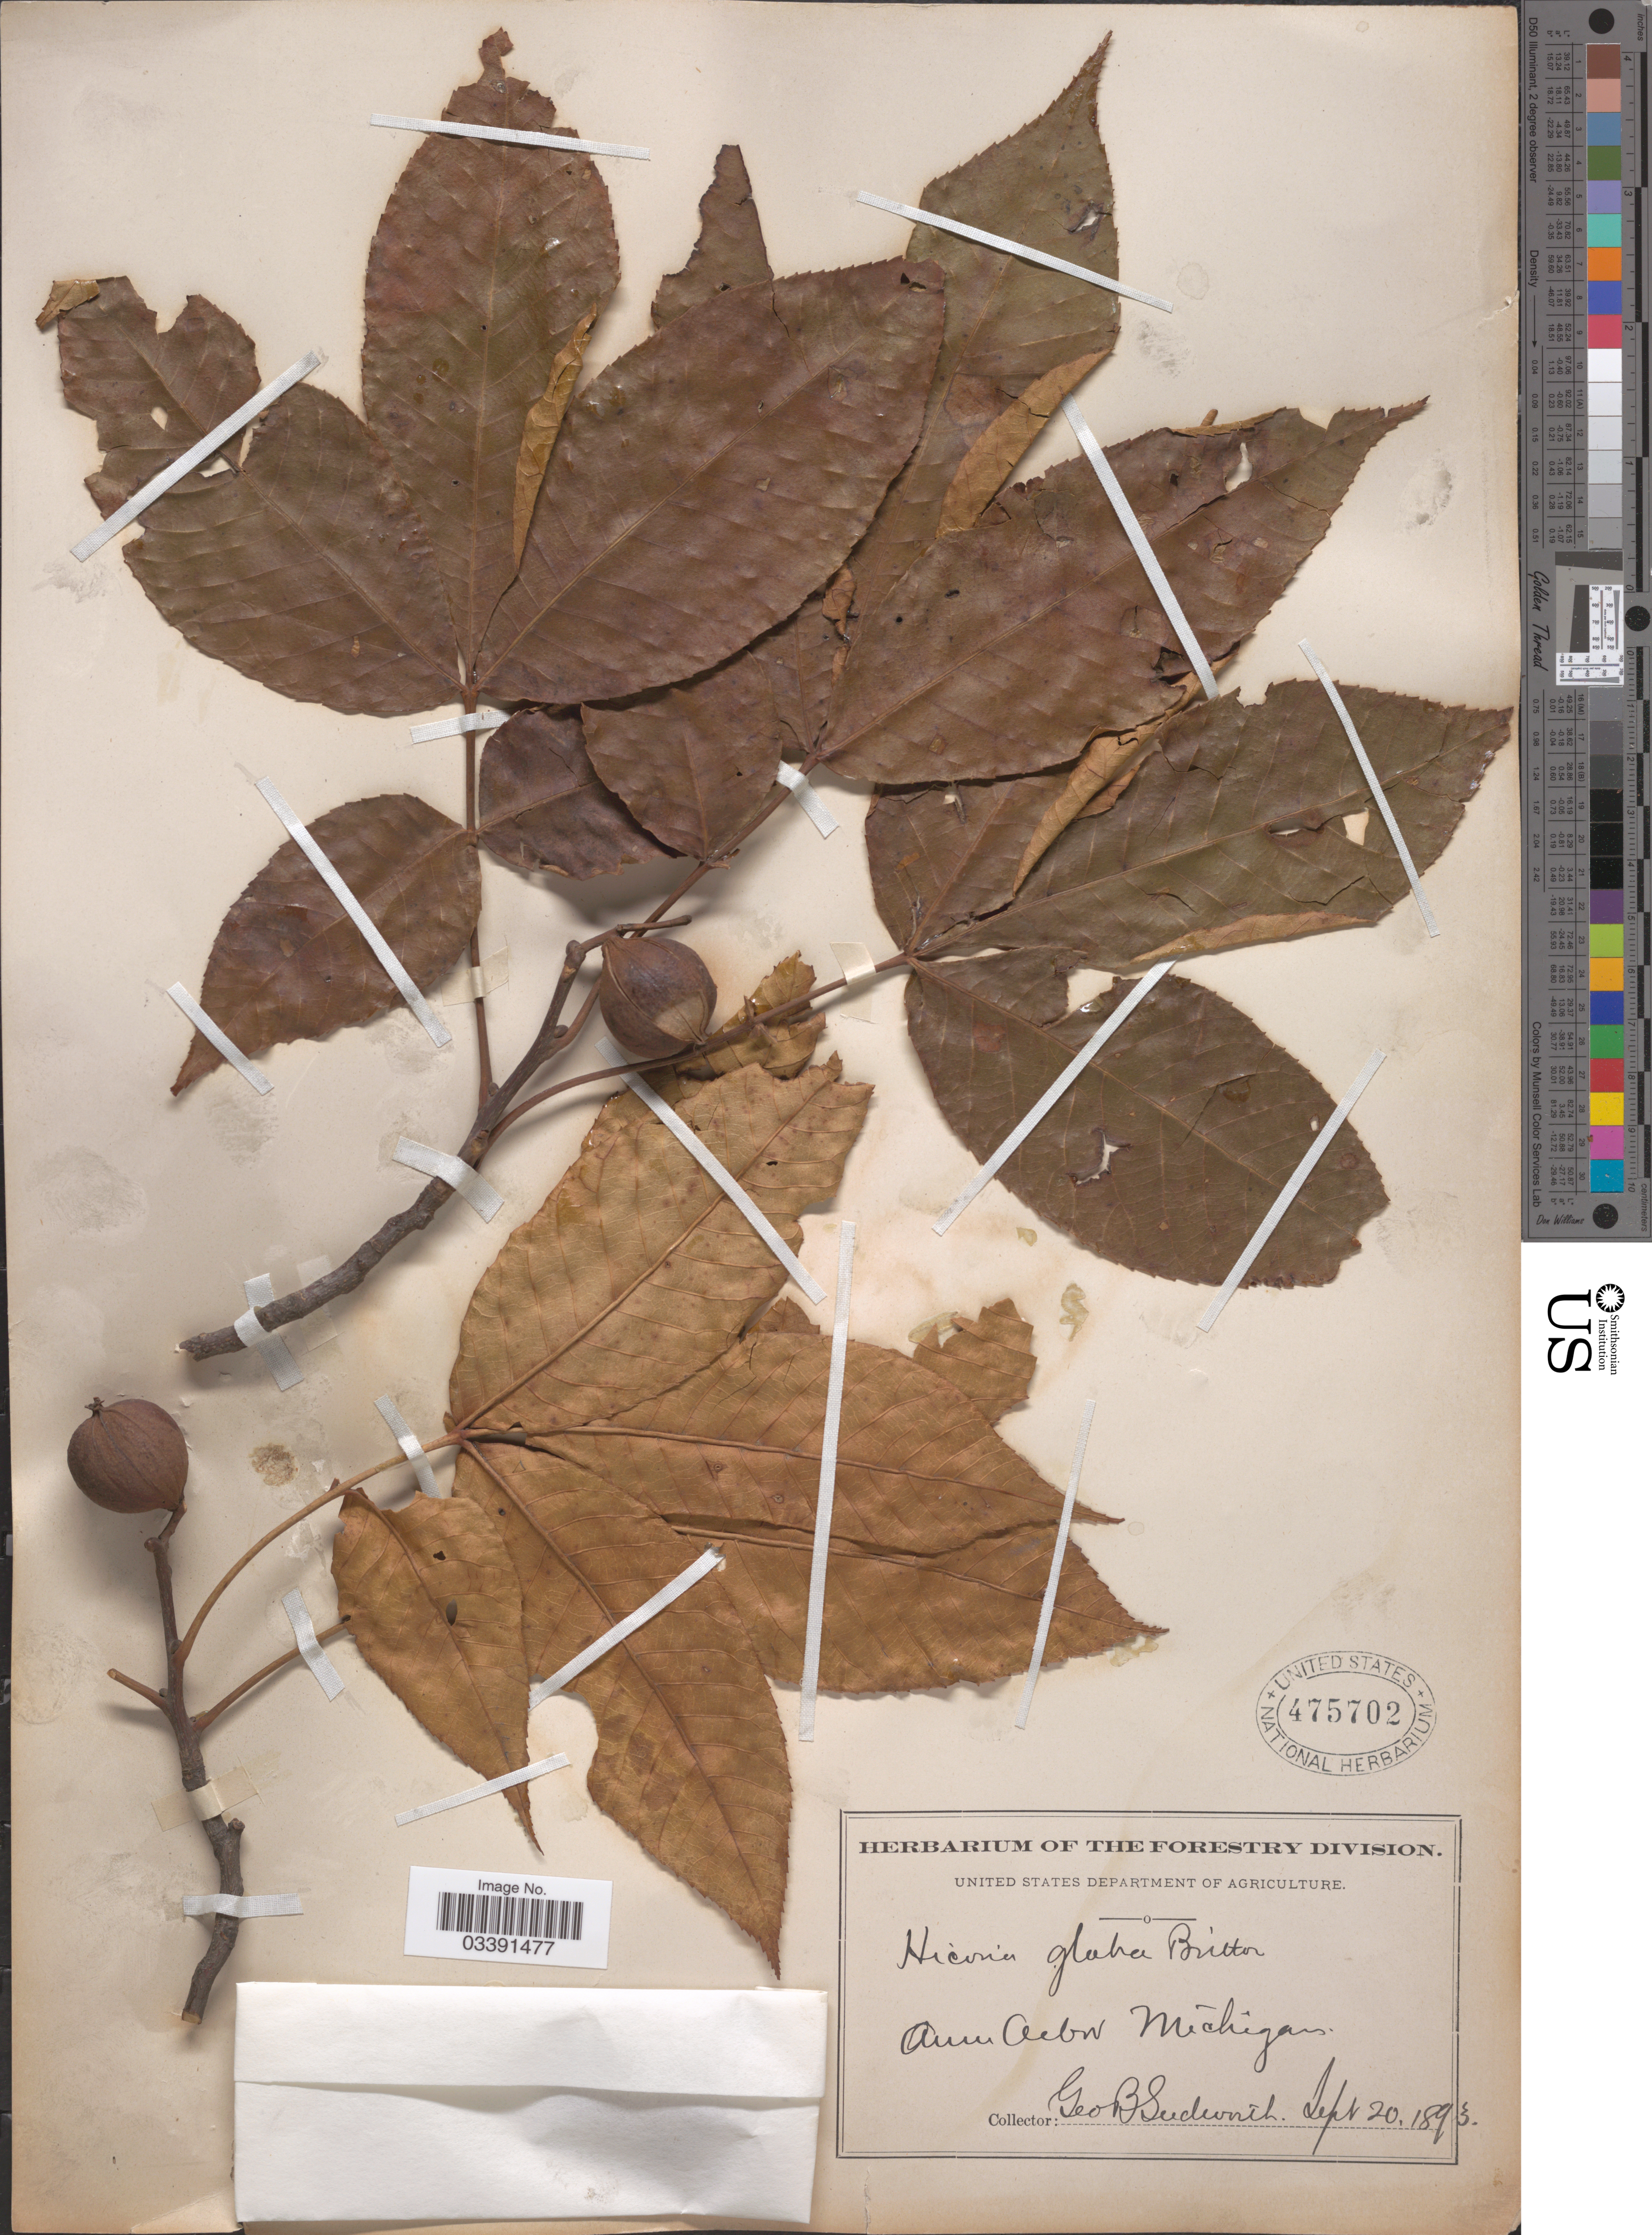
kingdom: Plantae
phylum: Tracheophyta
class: Magnoliopsida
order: Fagales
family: Juglandaceae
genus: Carya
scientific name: Carya glabra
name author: (Mill.) Sweet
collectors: G. B. Sudworth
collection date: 1893-09-20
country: United States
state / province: Michigan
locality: Ann Arbor.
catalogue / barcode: US 475702